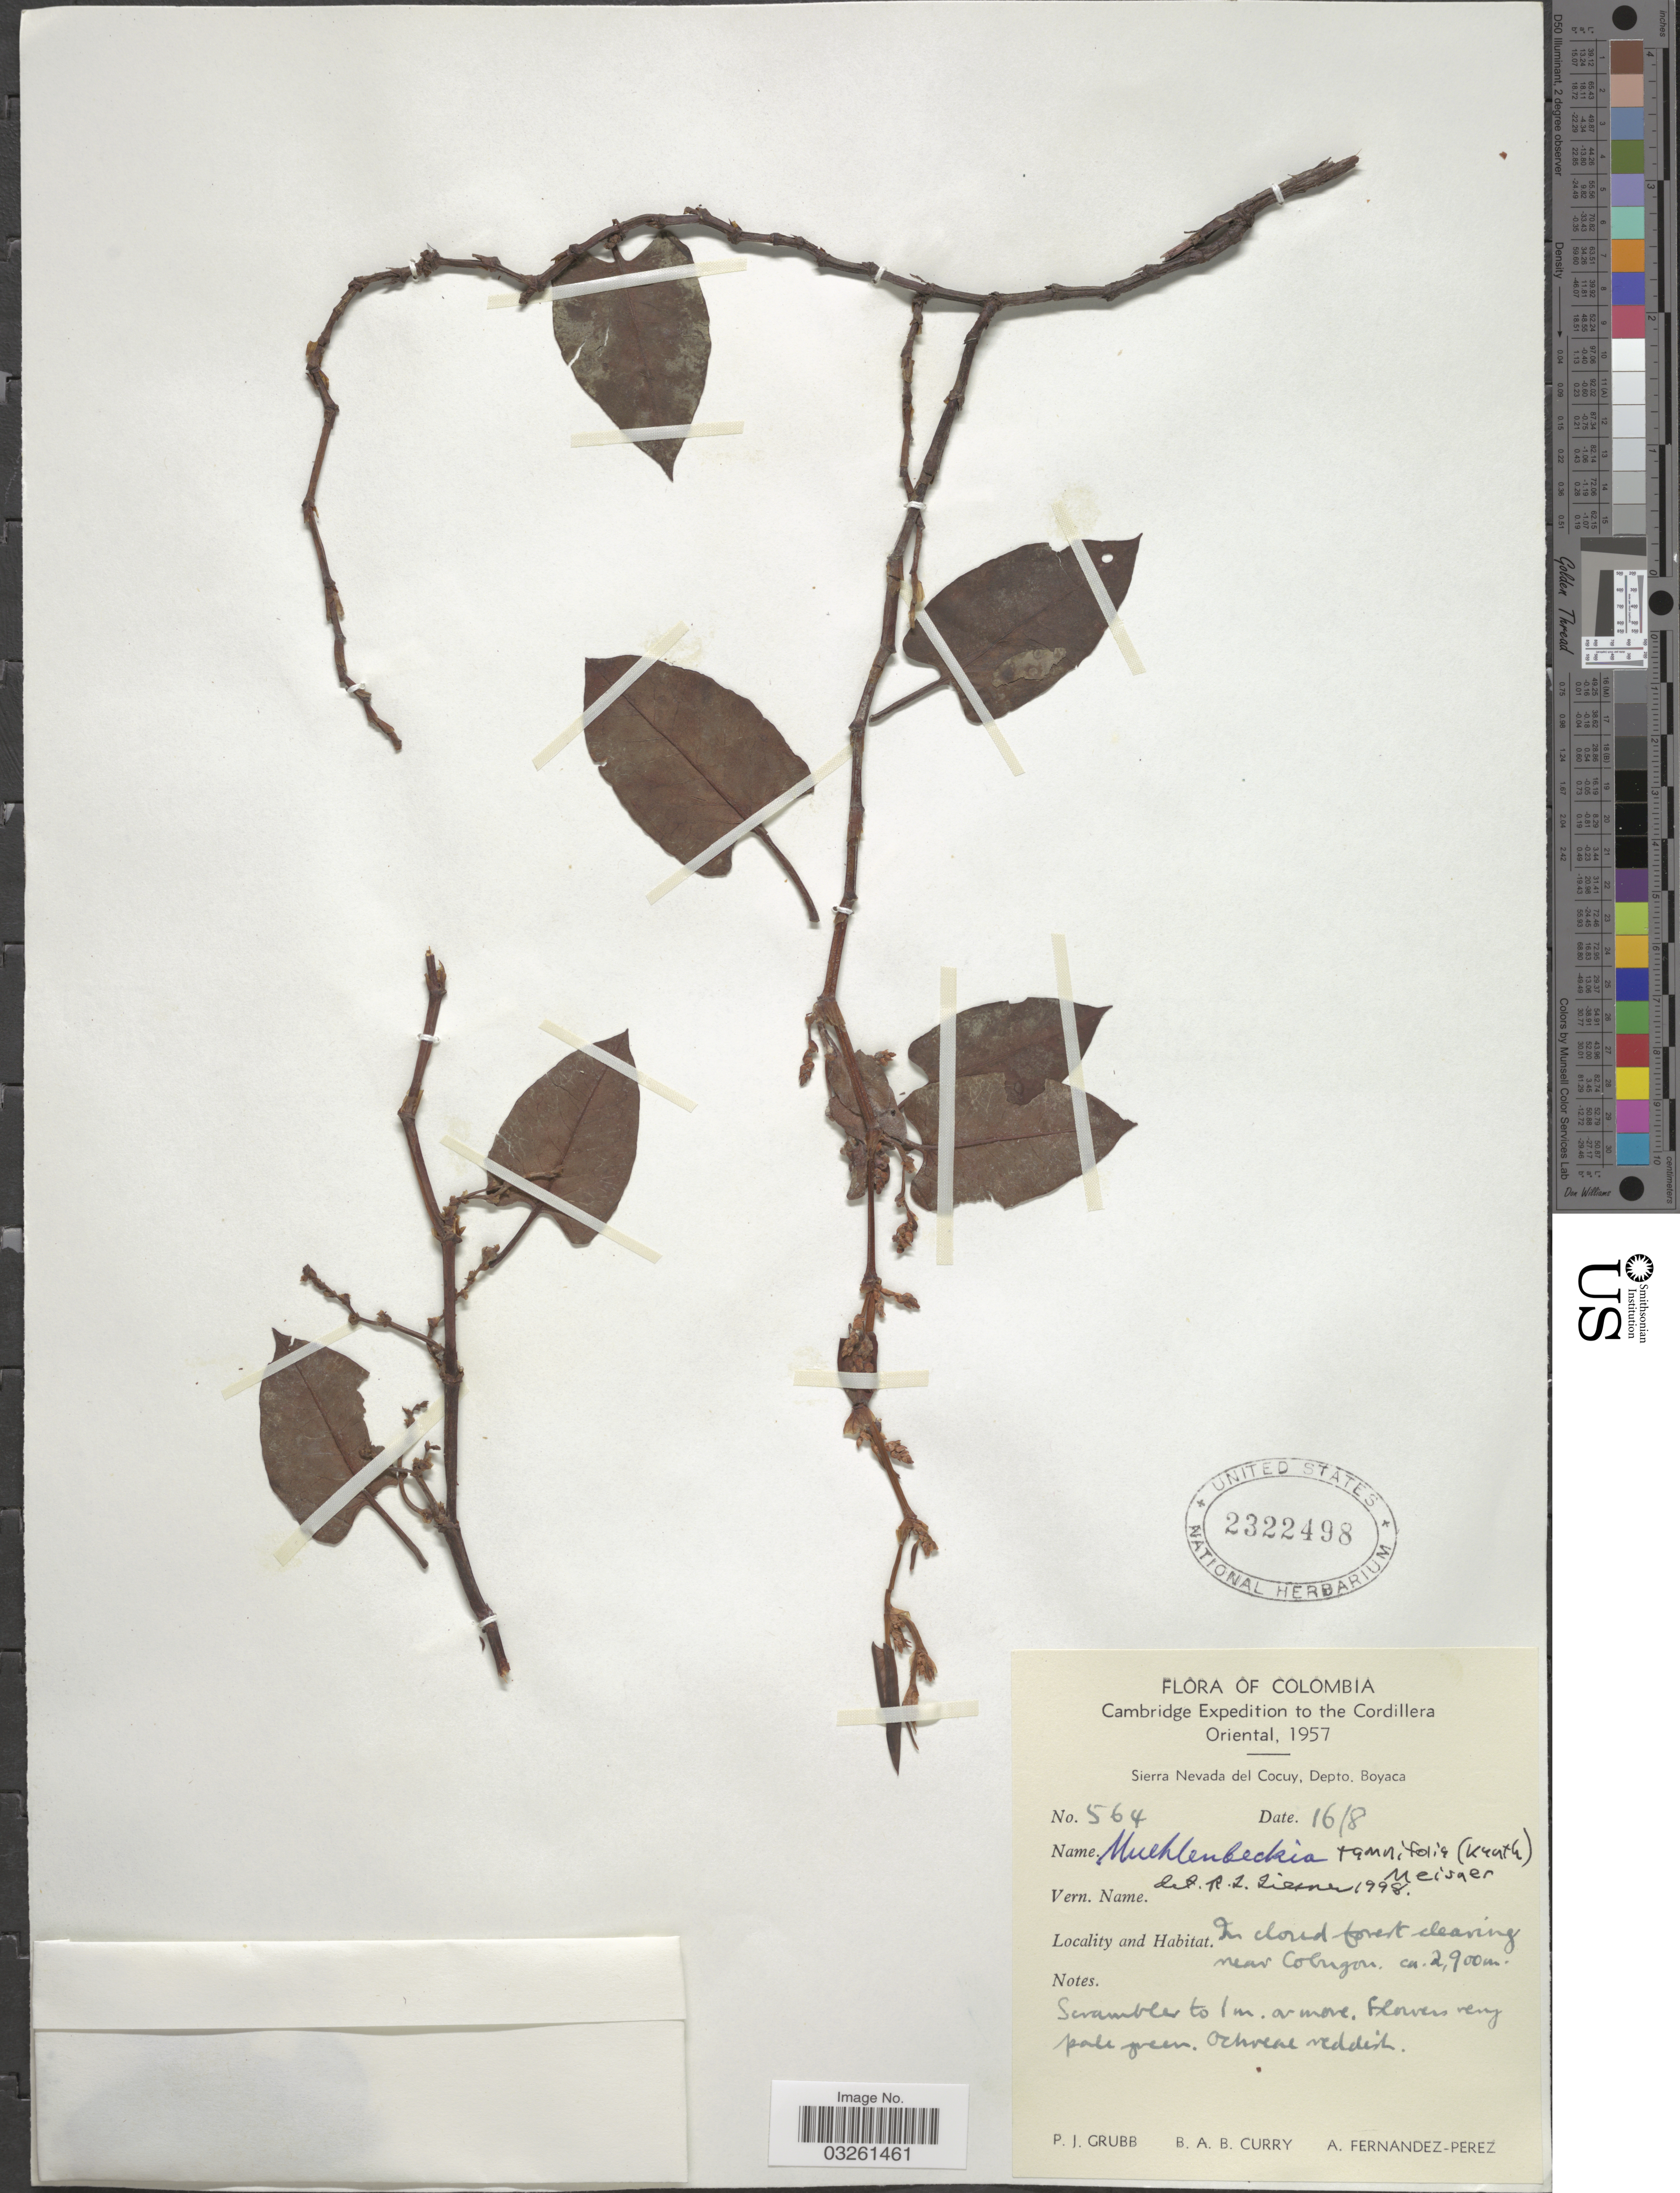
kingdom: Plantae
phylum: Tracheophyta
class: Magnoliopsida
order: Caryophyllales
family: Polygonaceae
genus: Muehlenbeckia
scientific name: Muehlenbeckia tamnifolia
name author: (Kunth) Meisn.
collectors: P. J. Grubb, B. A. B. Curry & A. Fernández-Pérez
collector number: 564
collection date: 1957-08-16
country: Colombia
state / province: Boyacá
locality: Cordillera Oriental, Sierra Nevada del Cocuy, Depto. Boyaca, In cloud forest clearing near Cobugon.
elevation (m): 2900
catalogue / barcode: US 2322498